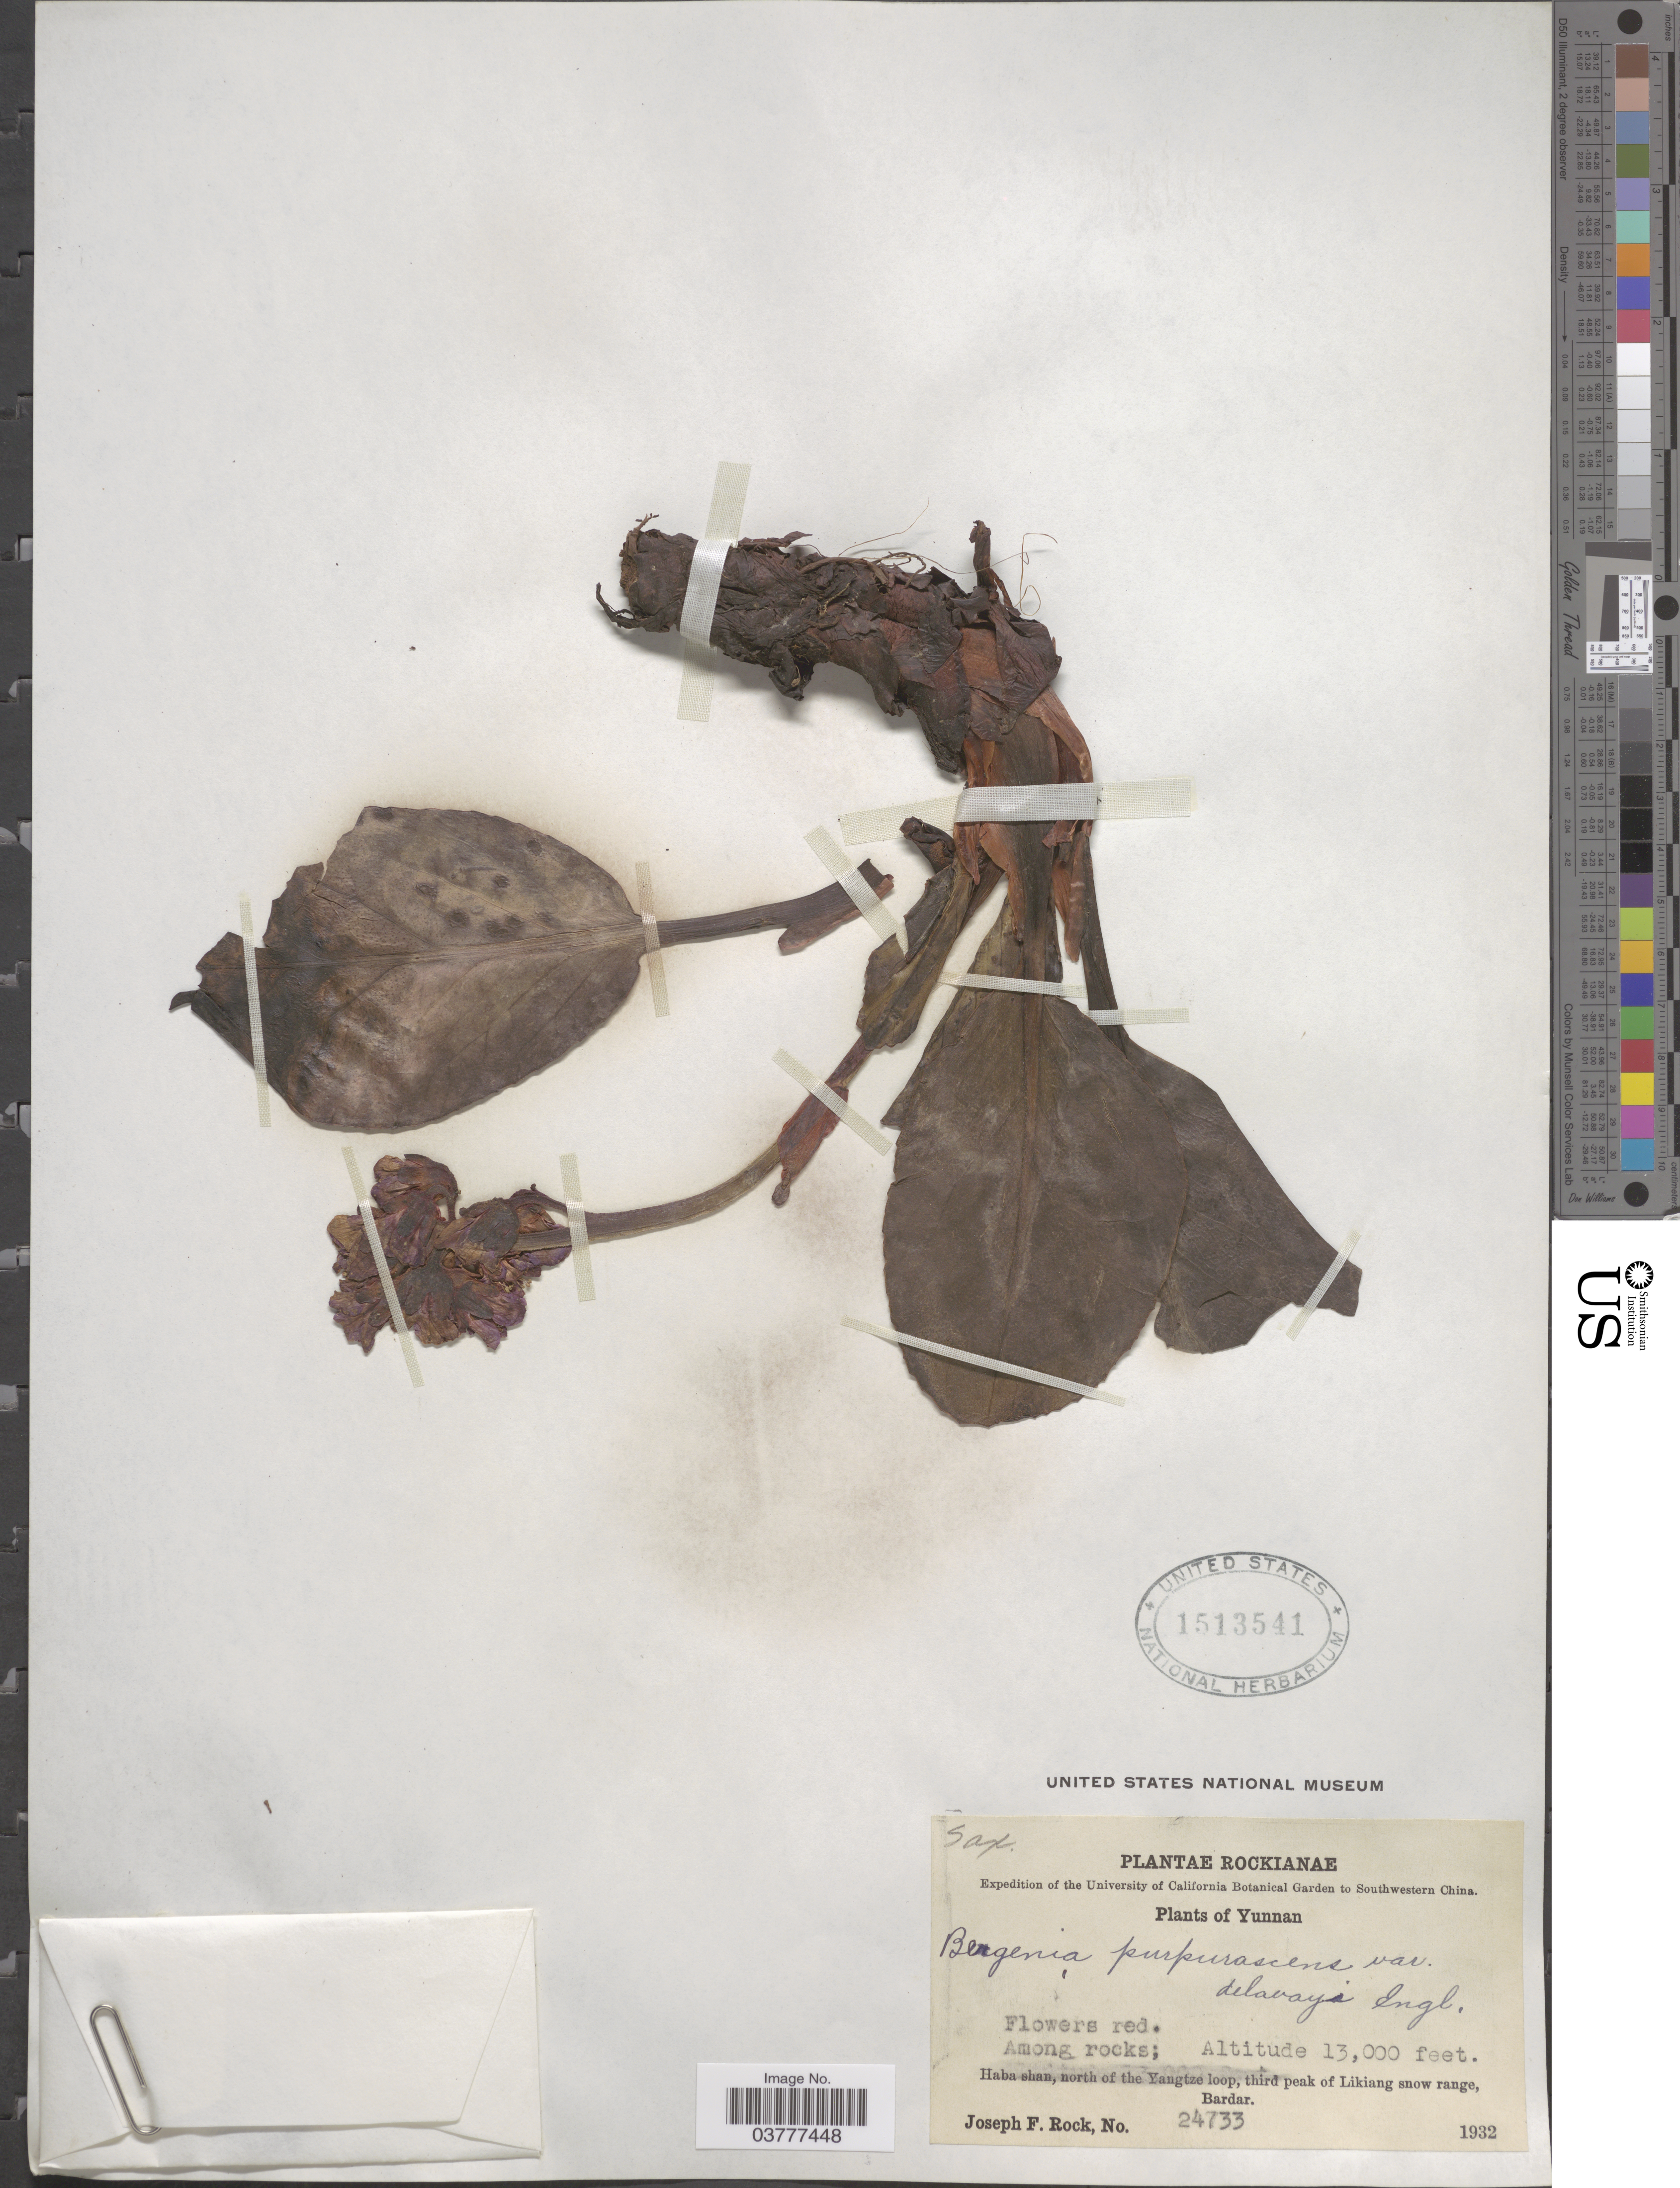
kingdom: Plantae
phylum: Tracheophyta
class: Magnoliopsida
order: Saxifragales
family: Saxifragaceae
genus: Bergenia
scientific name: Bergenia delavayi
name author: Engl.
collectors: J. F. Rock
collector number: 24733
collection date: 1932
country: China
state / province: Yunnan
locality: Southwestern China. Haba shan, north of the Yangtze loop, third peak of Likiang snow range, Bardar.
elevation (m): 3962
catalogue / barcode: US 1513541